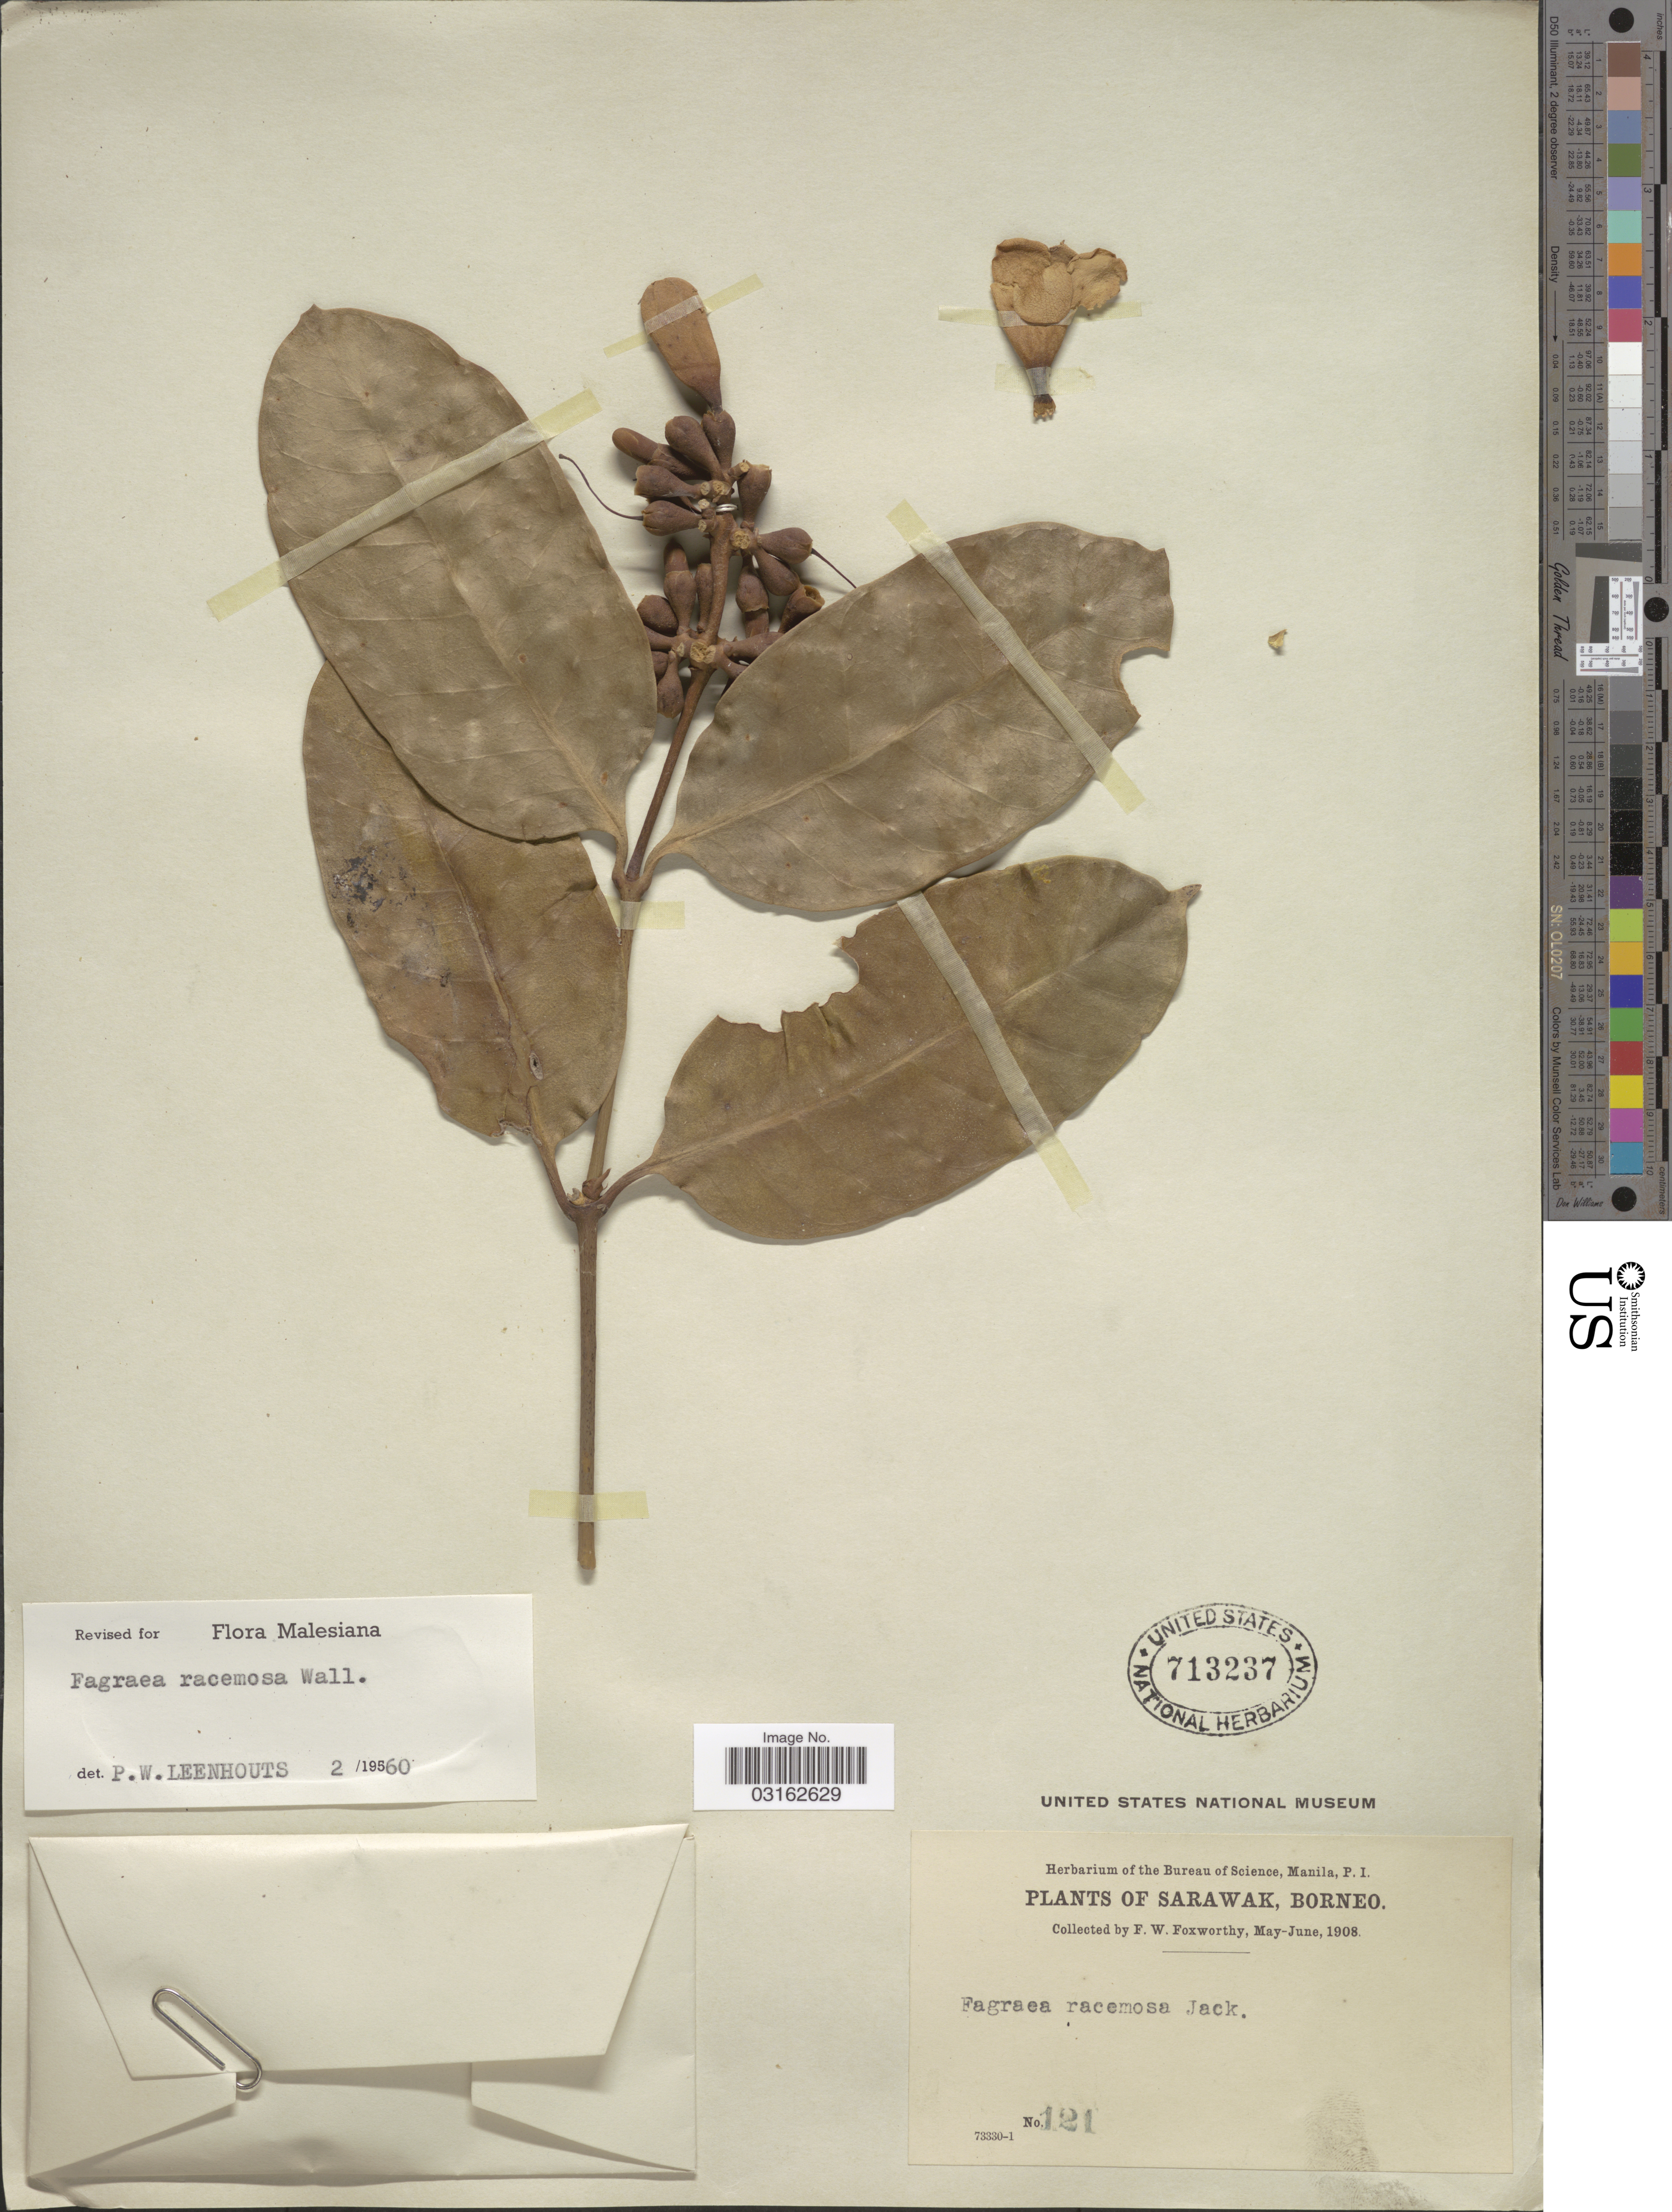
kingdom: Plantae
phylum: Tracheophyta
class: Magnoliopsida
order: Gentianales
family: Gentianaceae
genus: Fagraea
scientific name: Fagraea racemosa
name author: Jack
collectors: F. W. Foxworthy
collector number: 121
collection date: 1908-05/1908-06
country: Malaysia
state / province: Sarawak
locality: Sarawak, Borneo.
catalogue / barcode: US 713237